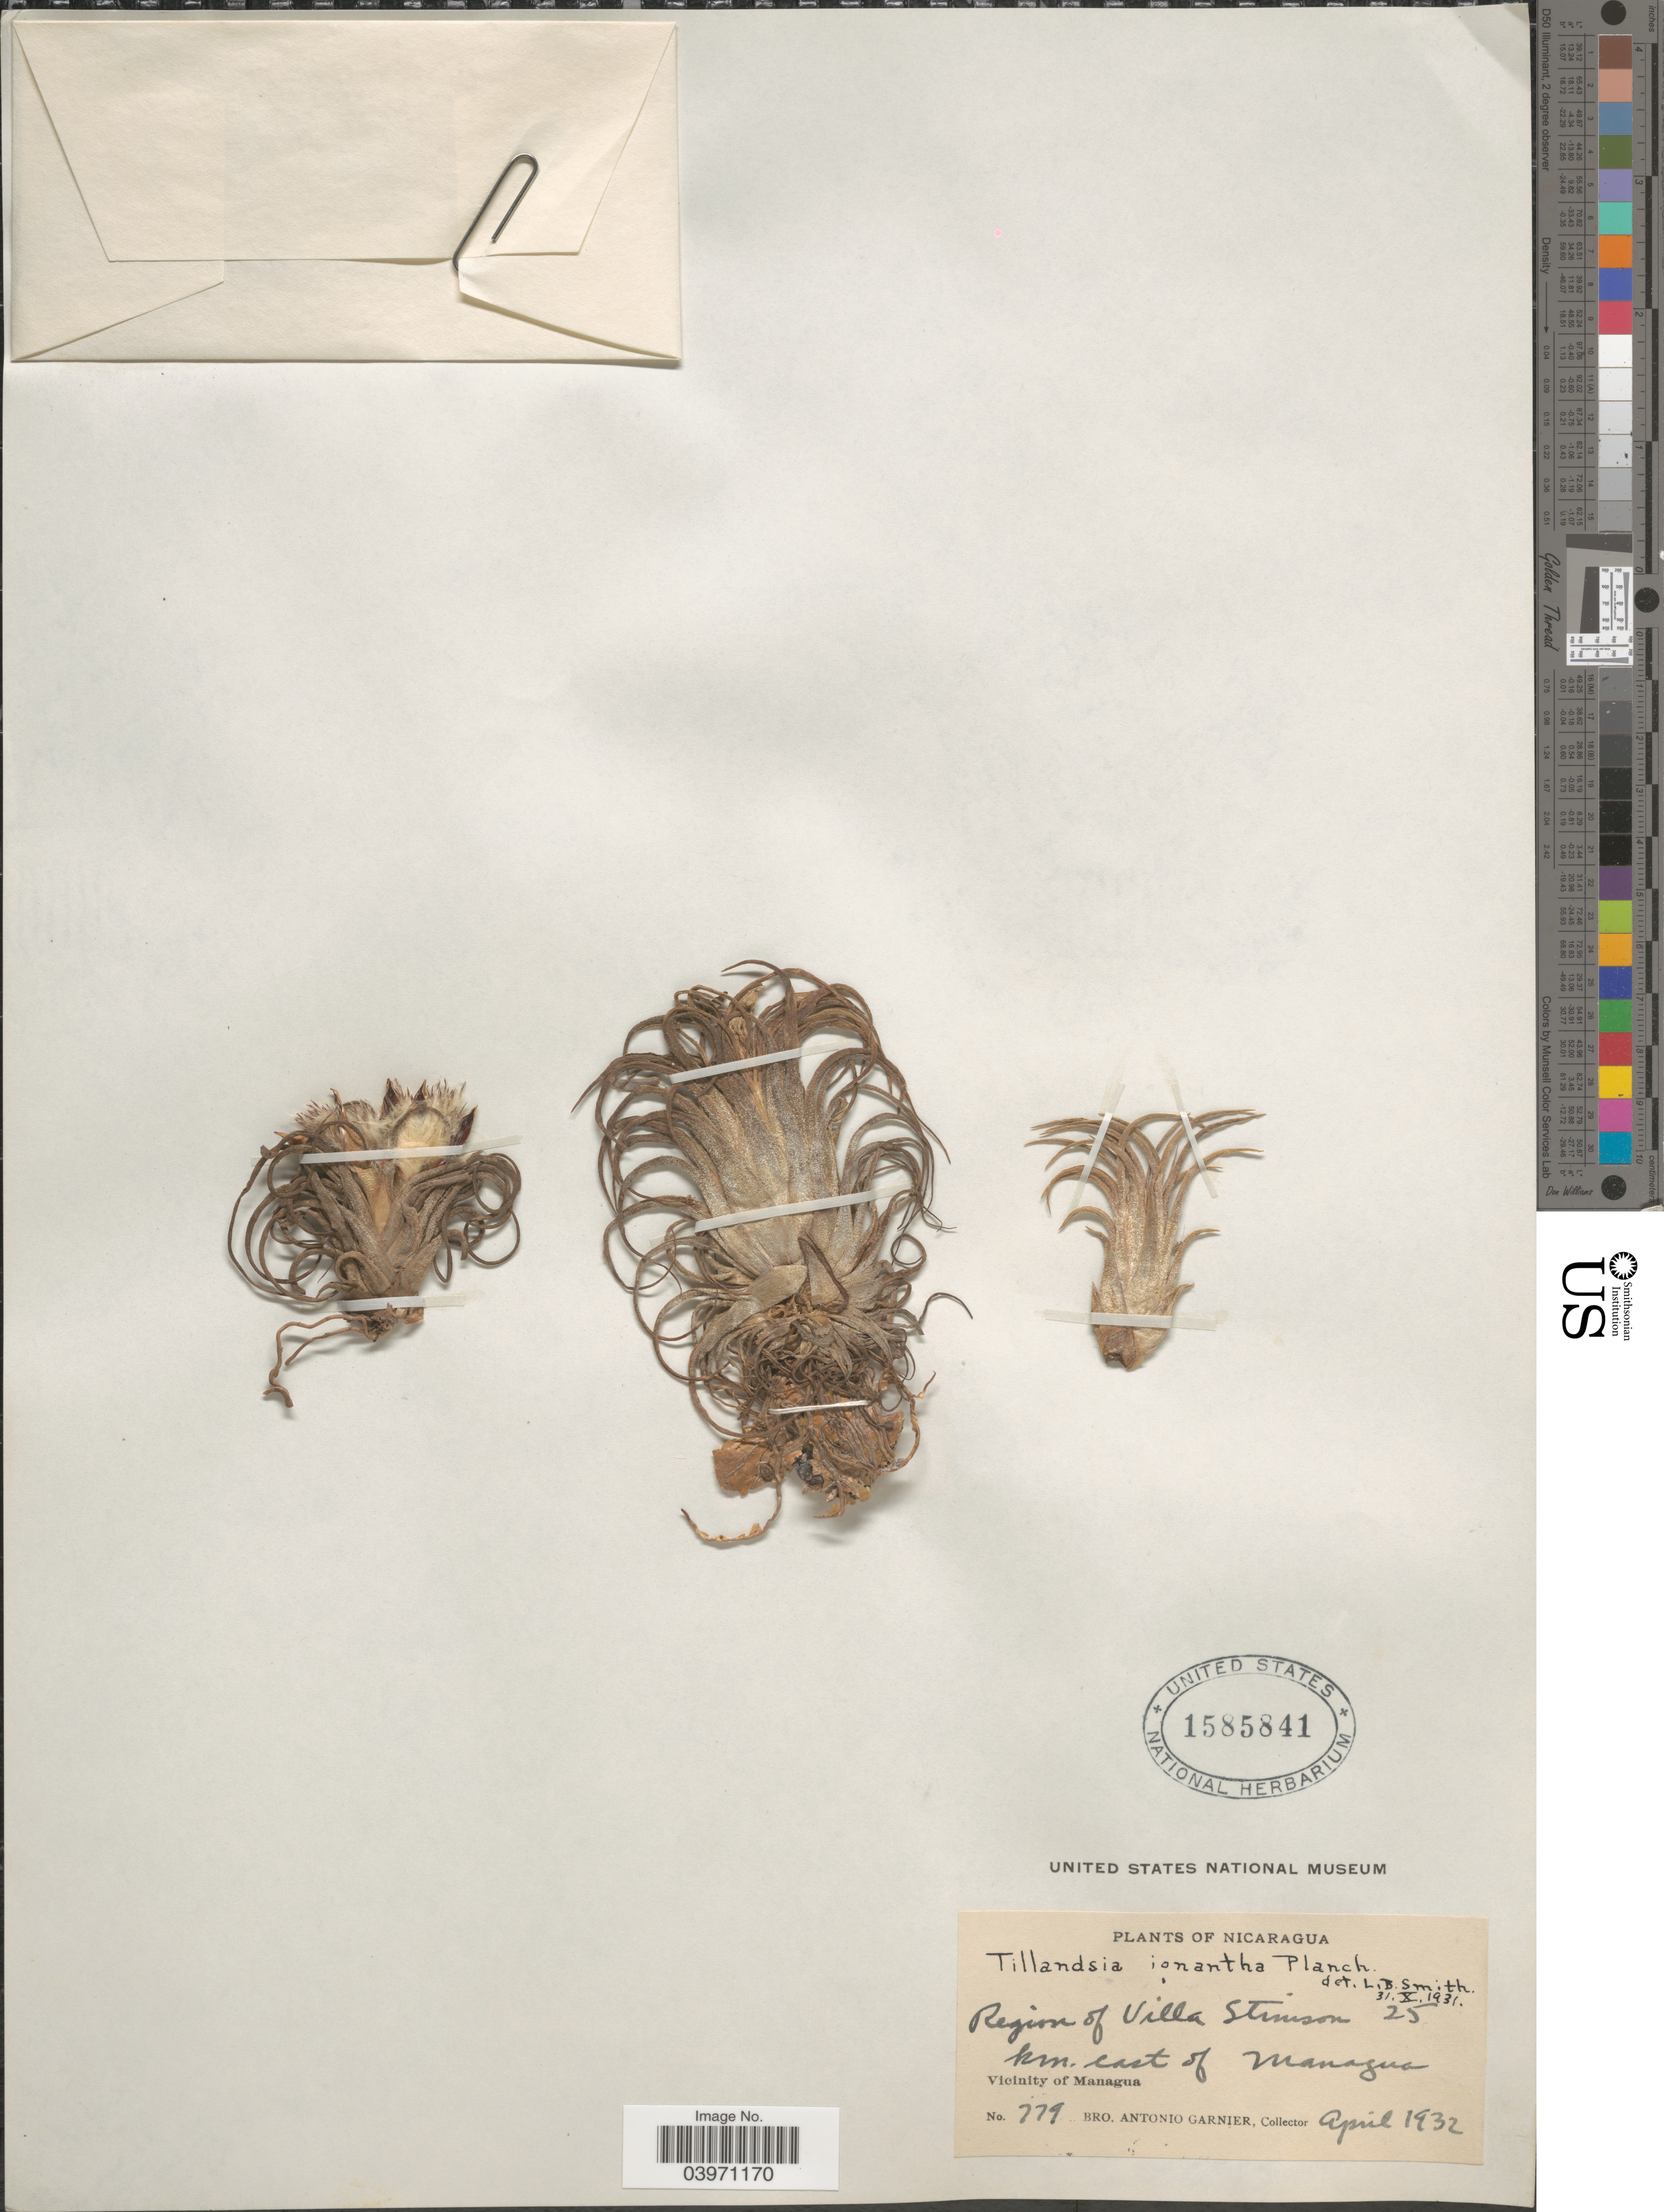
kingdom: Plantae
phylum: Tracheophyta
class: Liliopsida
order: Poales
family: Bromeliaceae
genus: Tillandsia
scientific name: Tillandsia ionantha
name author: Planch.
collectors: Bro. A. Garnier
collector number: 779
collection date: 1932-04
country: Nicaragua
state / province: Managua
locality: Region of Villa Stimson 25 km. east of Managua. Vicinity of Managua.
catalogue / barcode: US 1585841